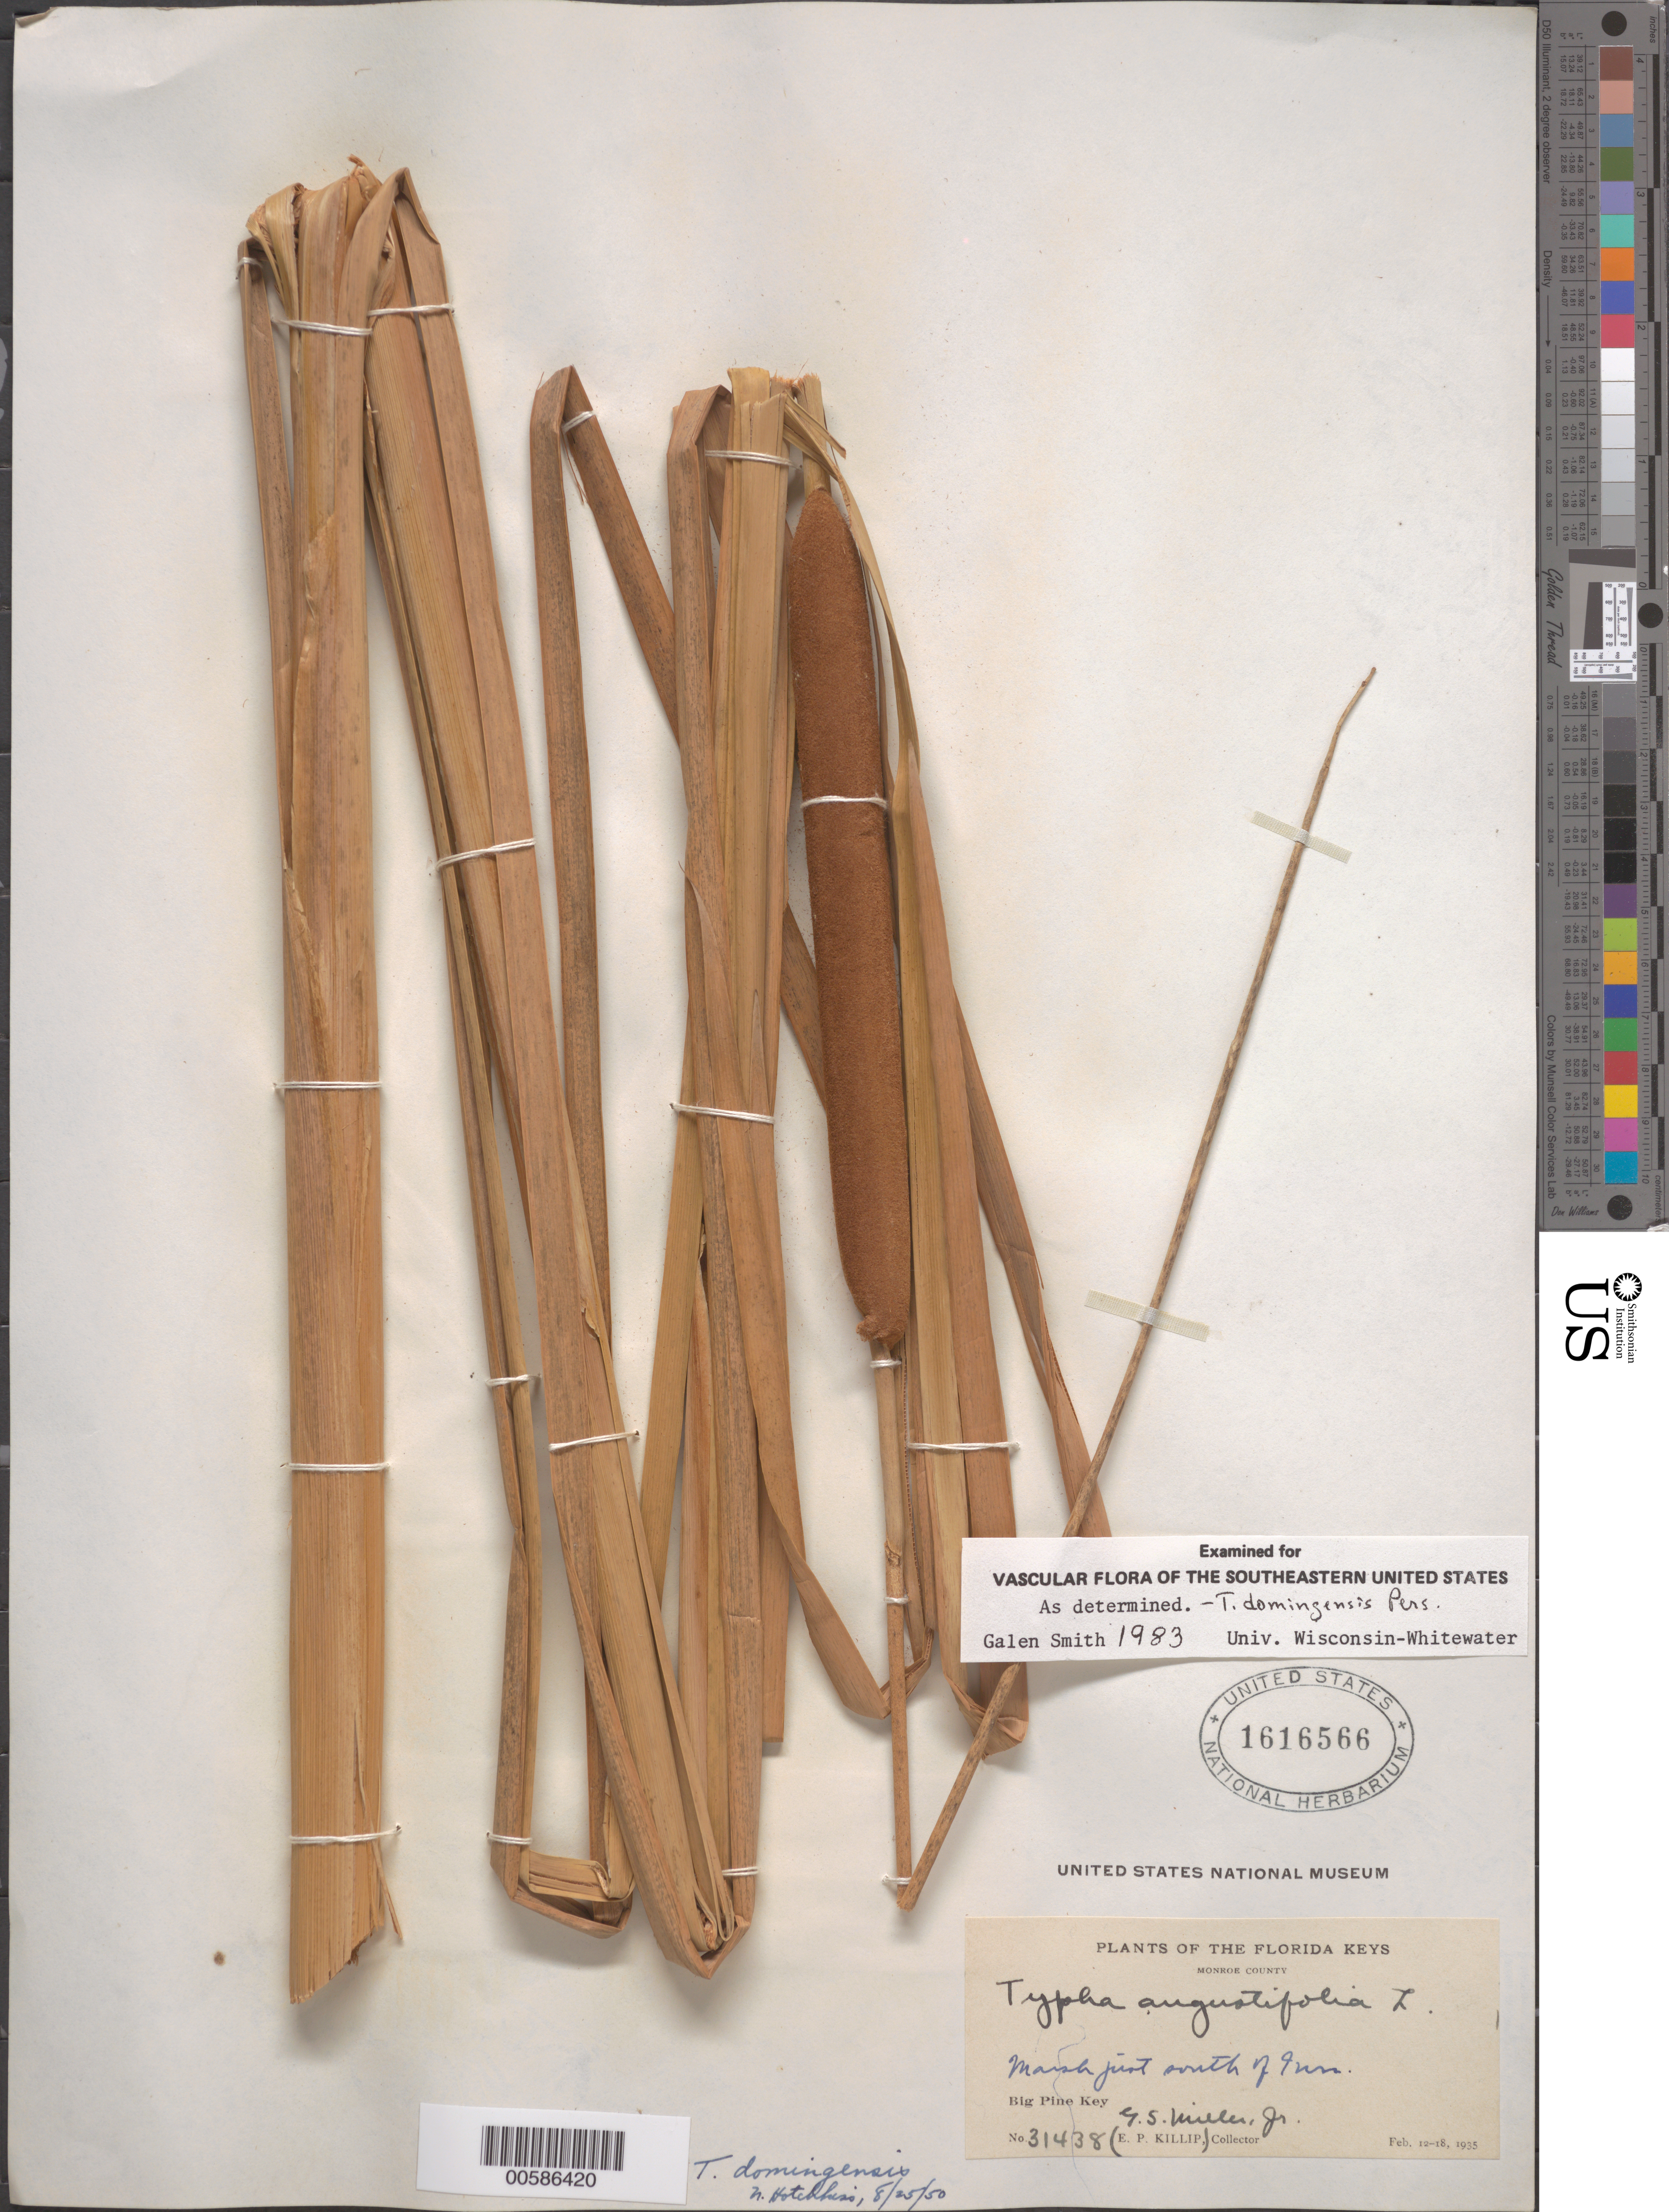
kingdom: Plantae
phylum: Tracheophyta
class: Liliopsida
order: Poales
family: Typhaceae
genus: Typha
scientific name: Typha domingensis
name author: Pers.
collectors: G. S. Miller & E. P. Killip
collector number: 31438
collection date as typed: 12 Feb 1935 to 18 Feb 1935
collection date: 1935-02-12/1935-02-18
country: United States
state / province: Florida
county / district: Monroe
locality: Big Pine Key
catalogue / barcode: US 1616566